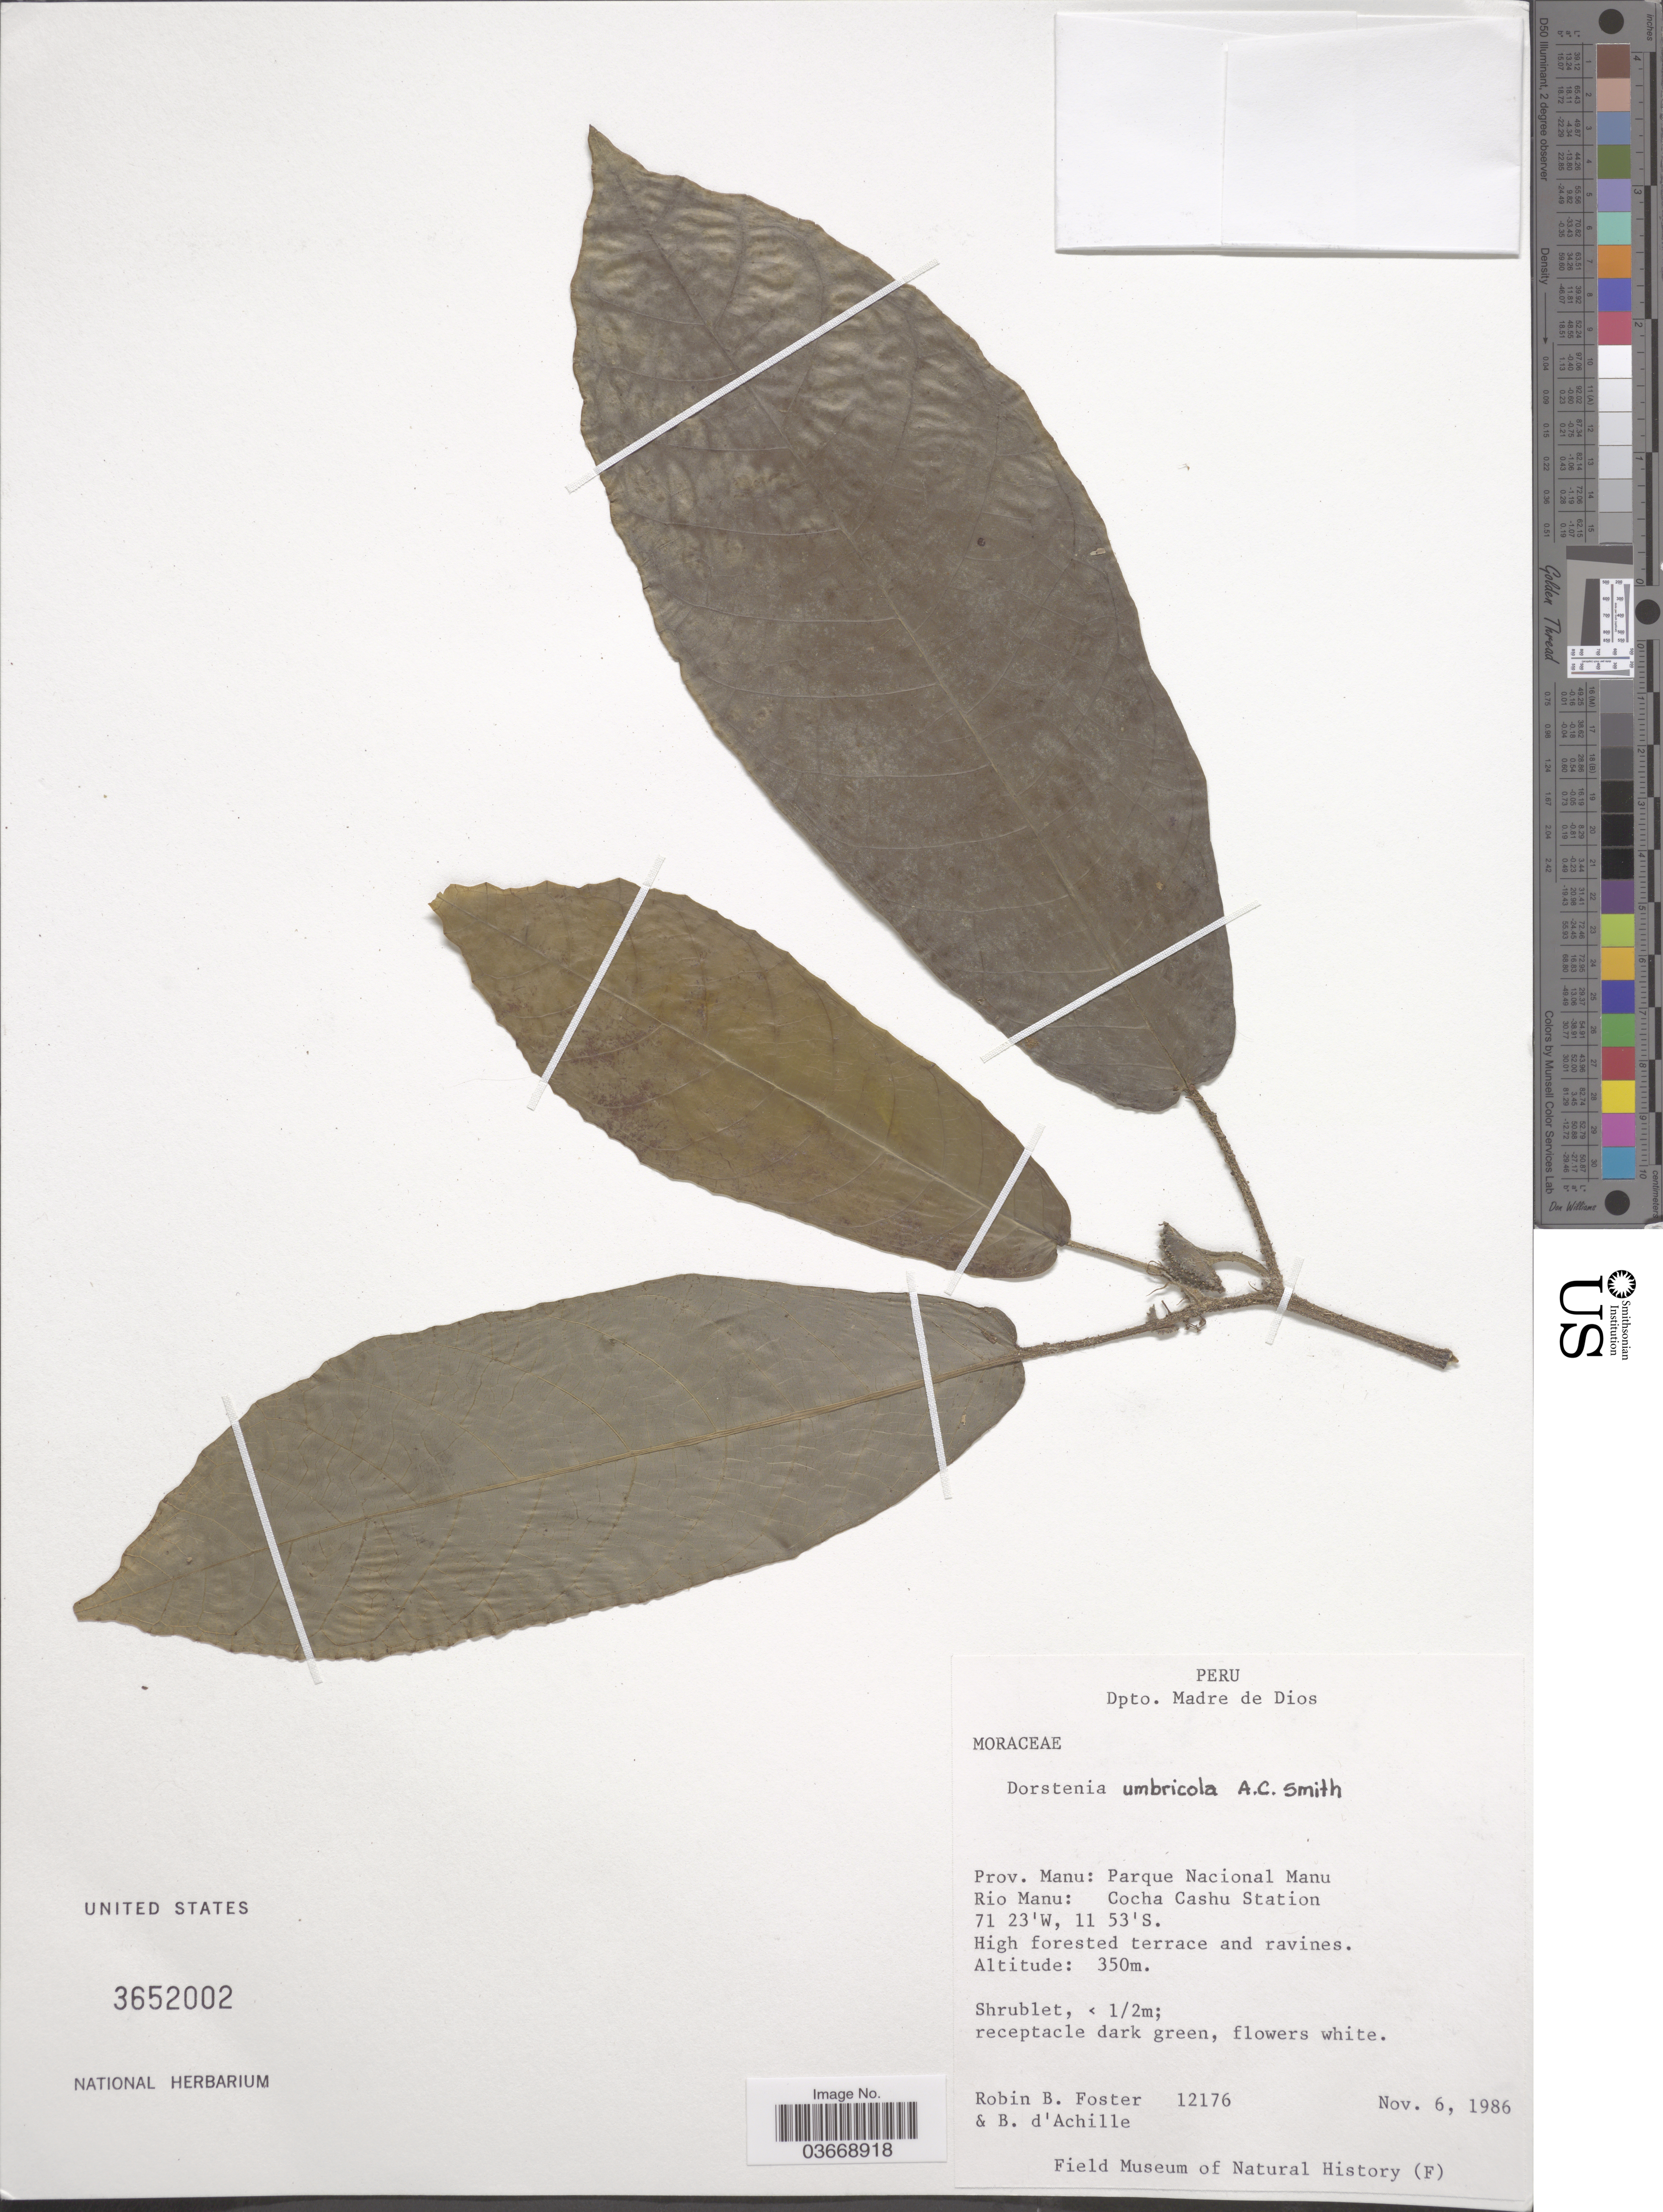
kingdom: Plantae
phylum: Tracheophyta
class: Magnoliopsida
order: Rosales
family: Moraceae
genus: Dorstenia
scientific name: Dorstenia umbricola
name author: A.C. Sm.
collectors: R. B. Foster & B. d'Achille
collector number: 12176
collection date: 1986-11-06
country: Peru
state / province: Madre de Dios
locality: Dpto. Madre de Dios. Prov. Manu: Parque Nacional Manu. Rio Manu: Cocha Cashu Station.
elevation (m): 350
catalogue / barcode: US 3652002